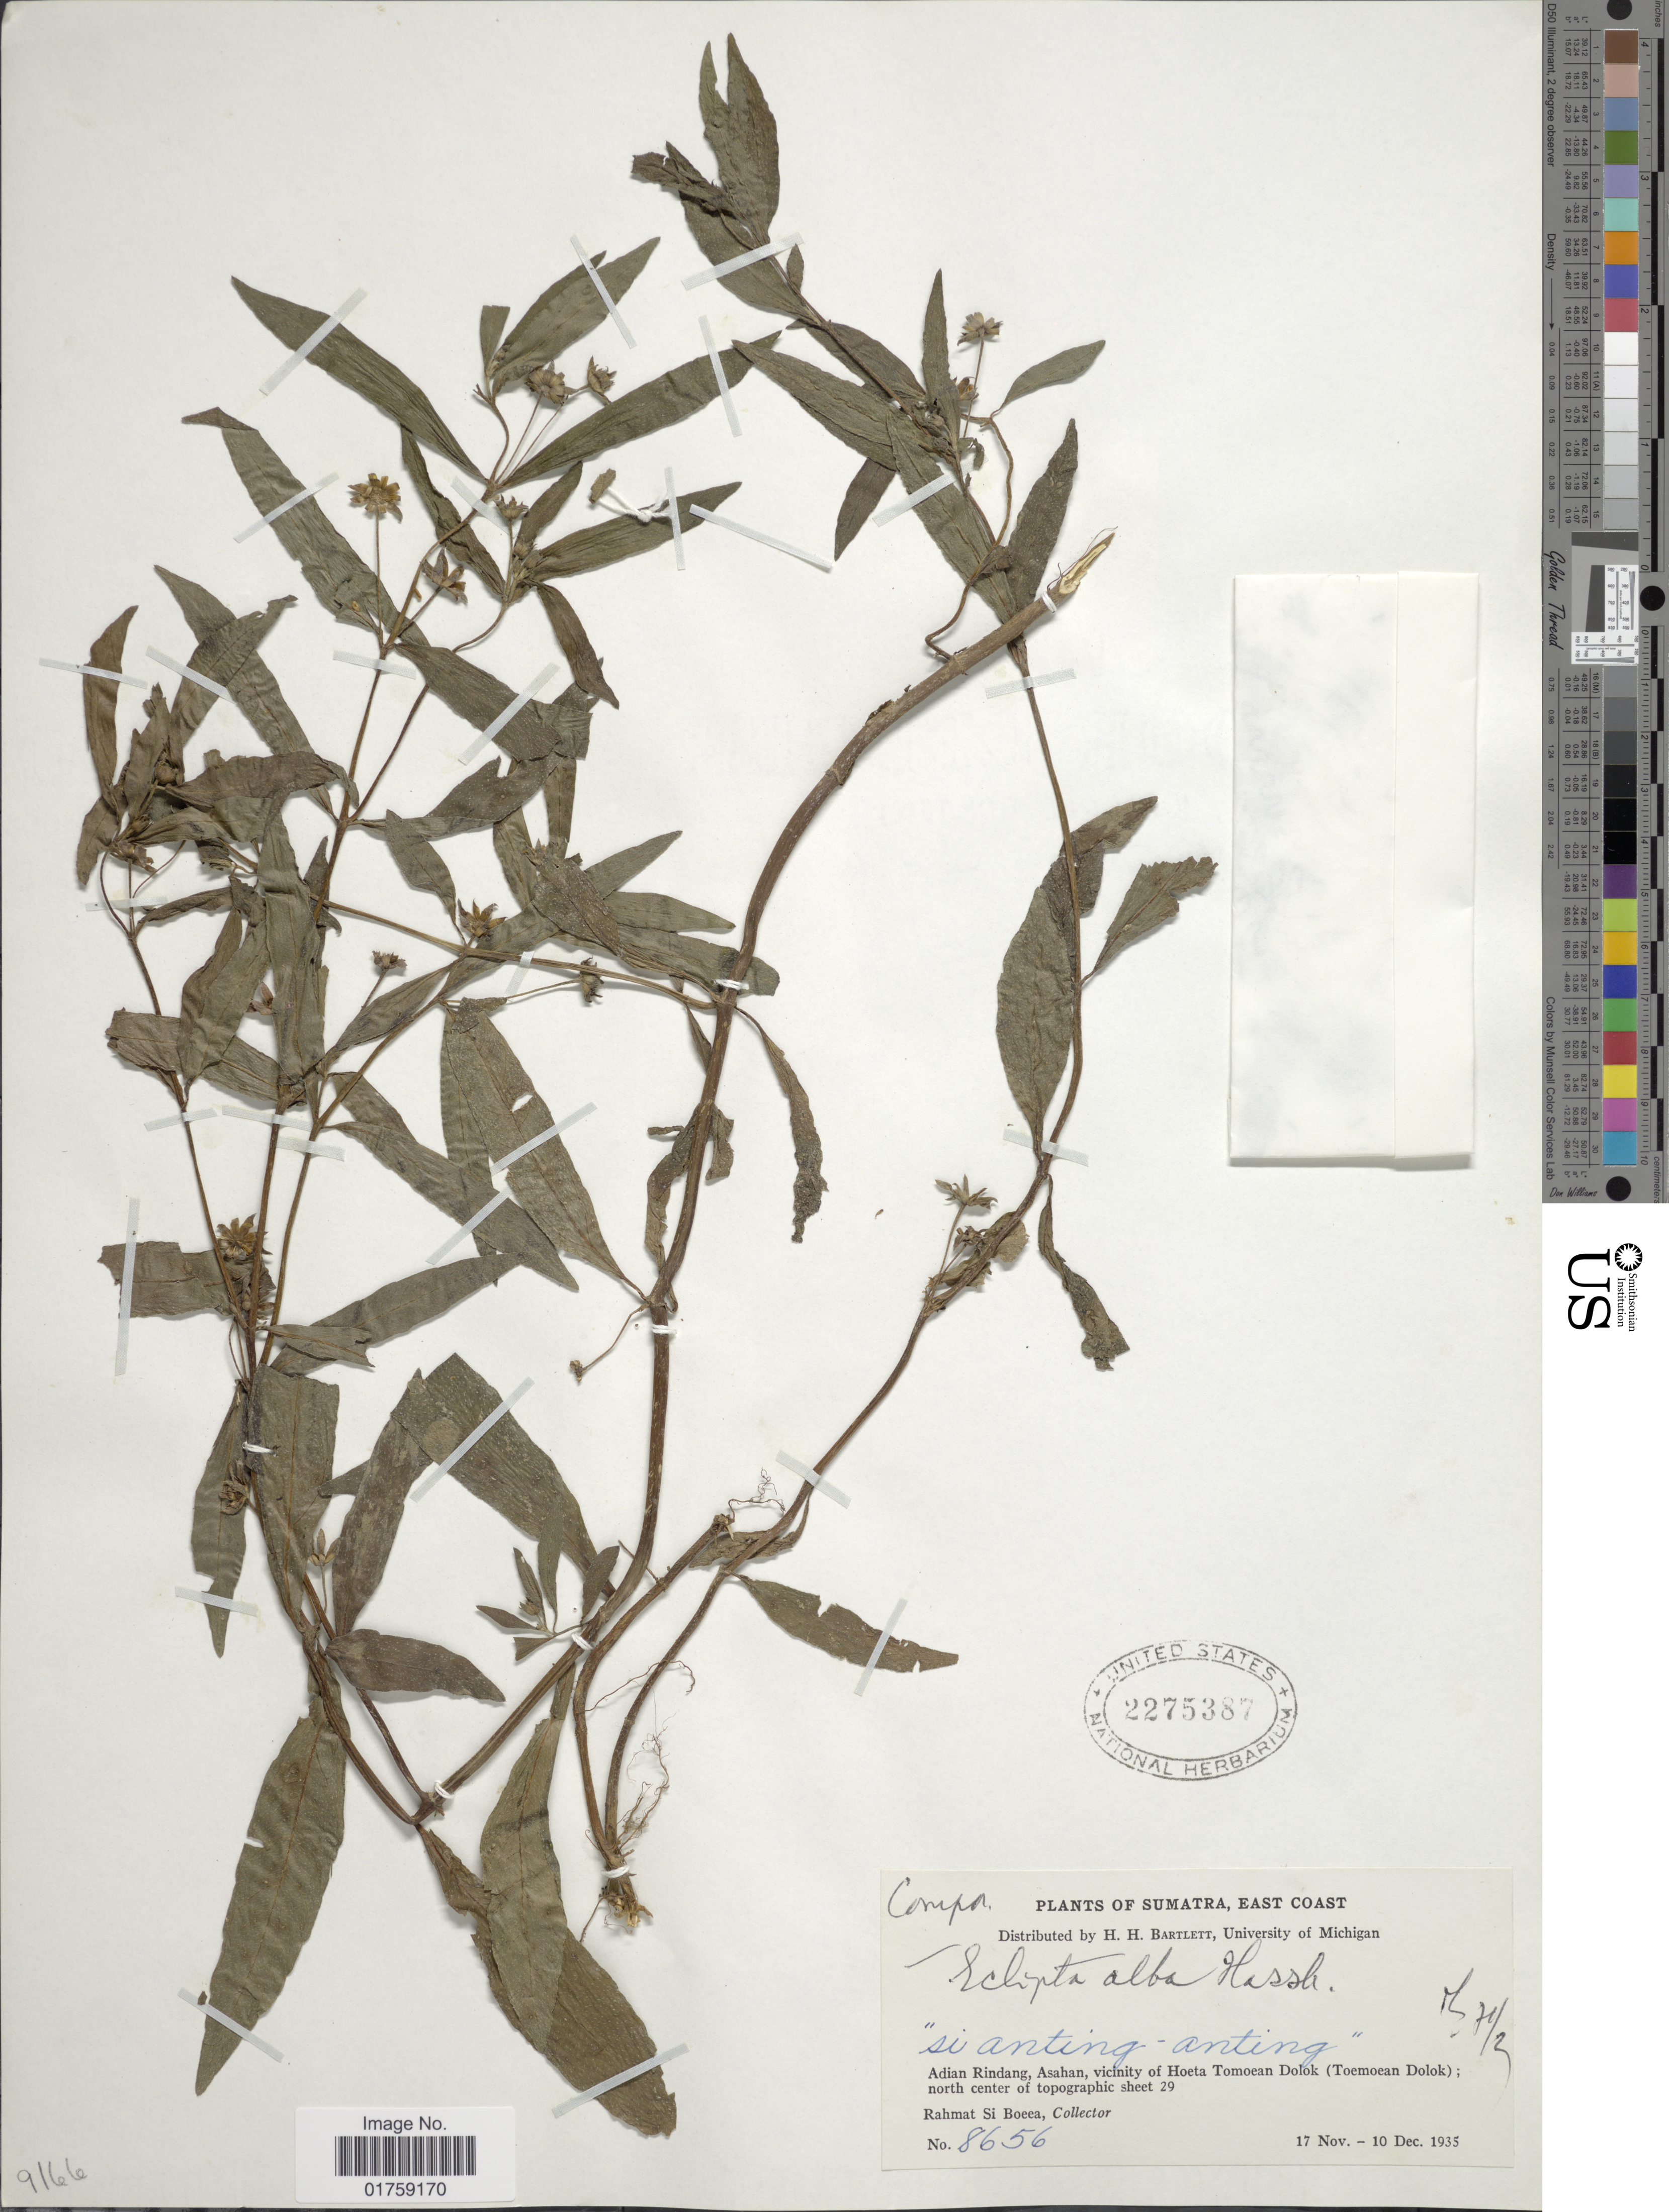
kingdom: Plantae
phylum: Tracheophyta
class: Magnoliopsida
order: Asterales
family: Asteraceae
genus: Eclipta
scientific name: Eclipta prostrata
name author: (L.) L.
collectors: Rahmat Si Boeea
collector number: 8656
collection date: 1935-11-17/1935-12-10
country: Indonesia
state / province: Sumatra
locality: Sumatra, East Coast. Adian Rindang, Asahan, vicinity of Hoeta Tomoean Dolok (Toemoean Dolok)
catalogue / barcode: US 2275387